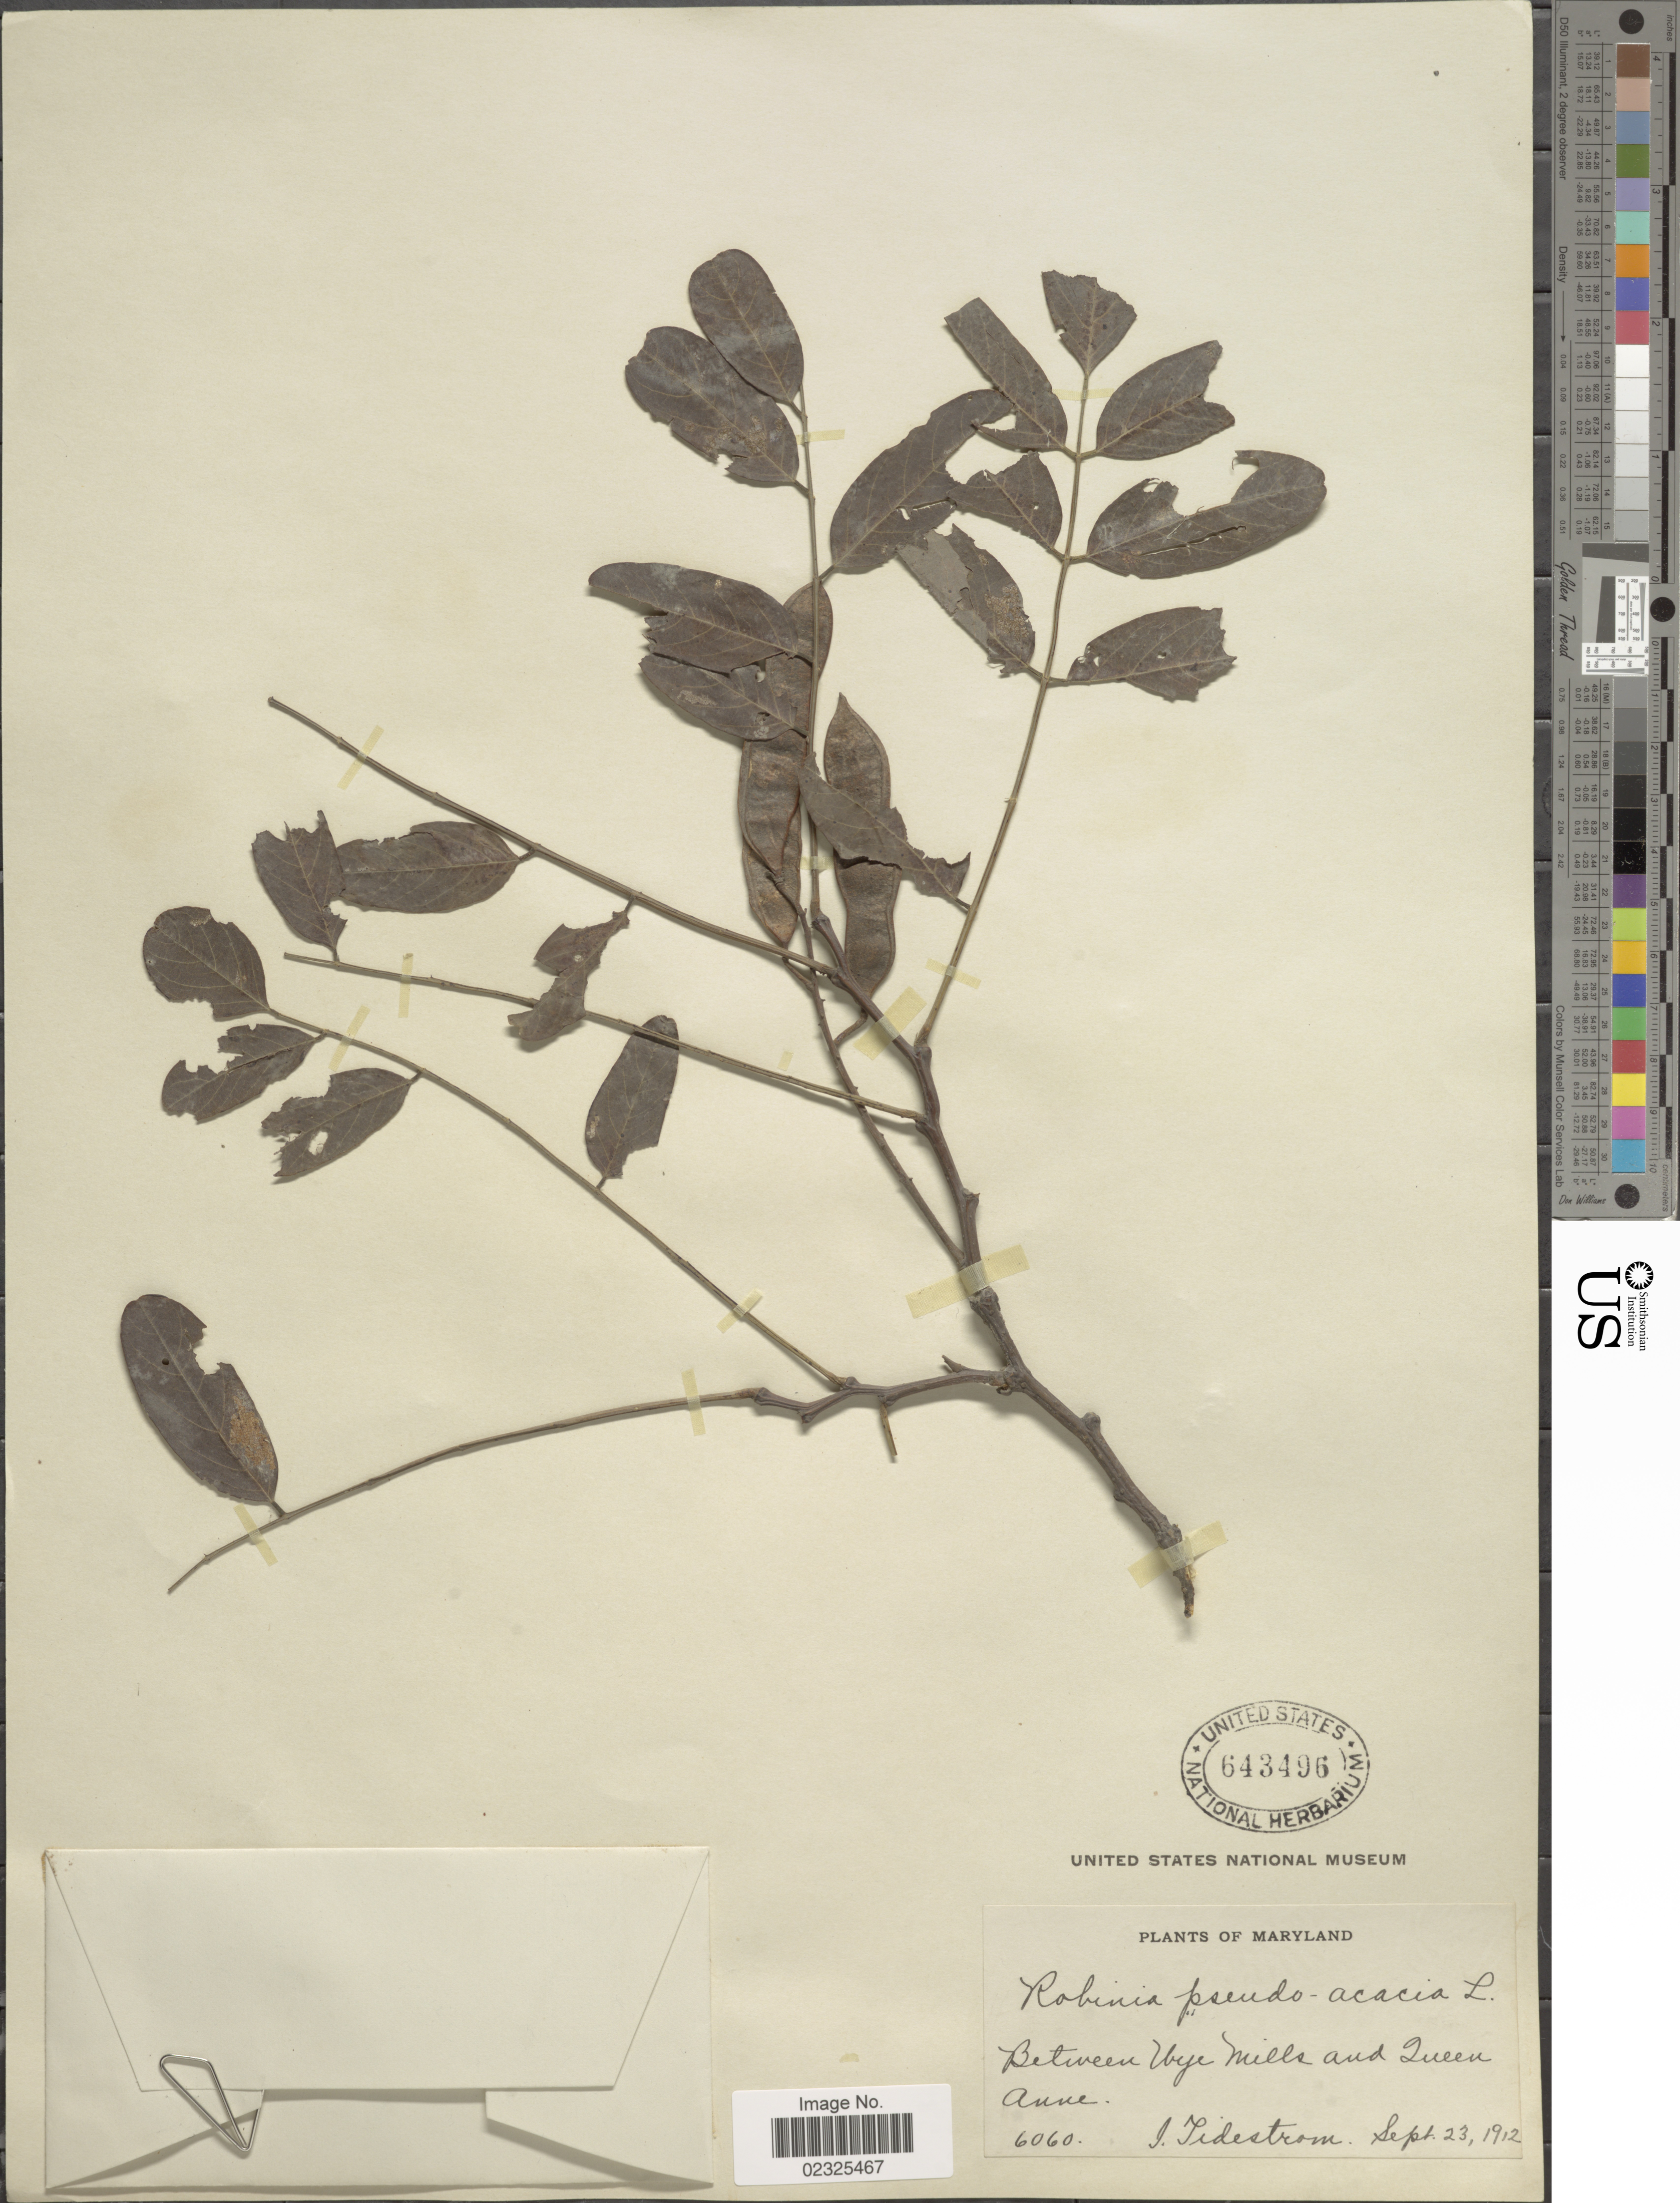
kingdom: Plantae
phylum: Tracheophyta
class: Magnoliopsida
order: Fabales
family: Fabaceae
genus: Robinia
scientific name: Robinia pseudoacacia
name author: L.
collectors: I. F. Tidestrom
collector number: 6060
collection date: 1912-09-23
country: United States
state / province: Maryland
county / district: Queen Anne's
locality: Between Wye Mills and Queen Anne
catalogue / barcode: US 643496